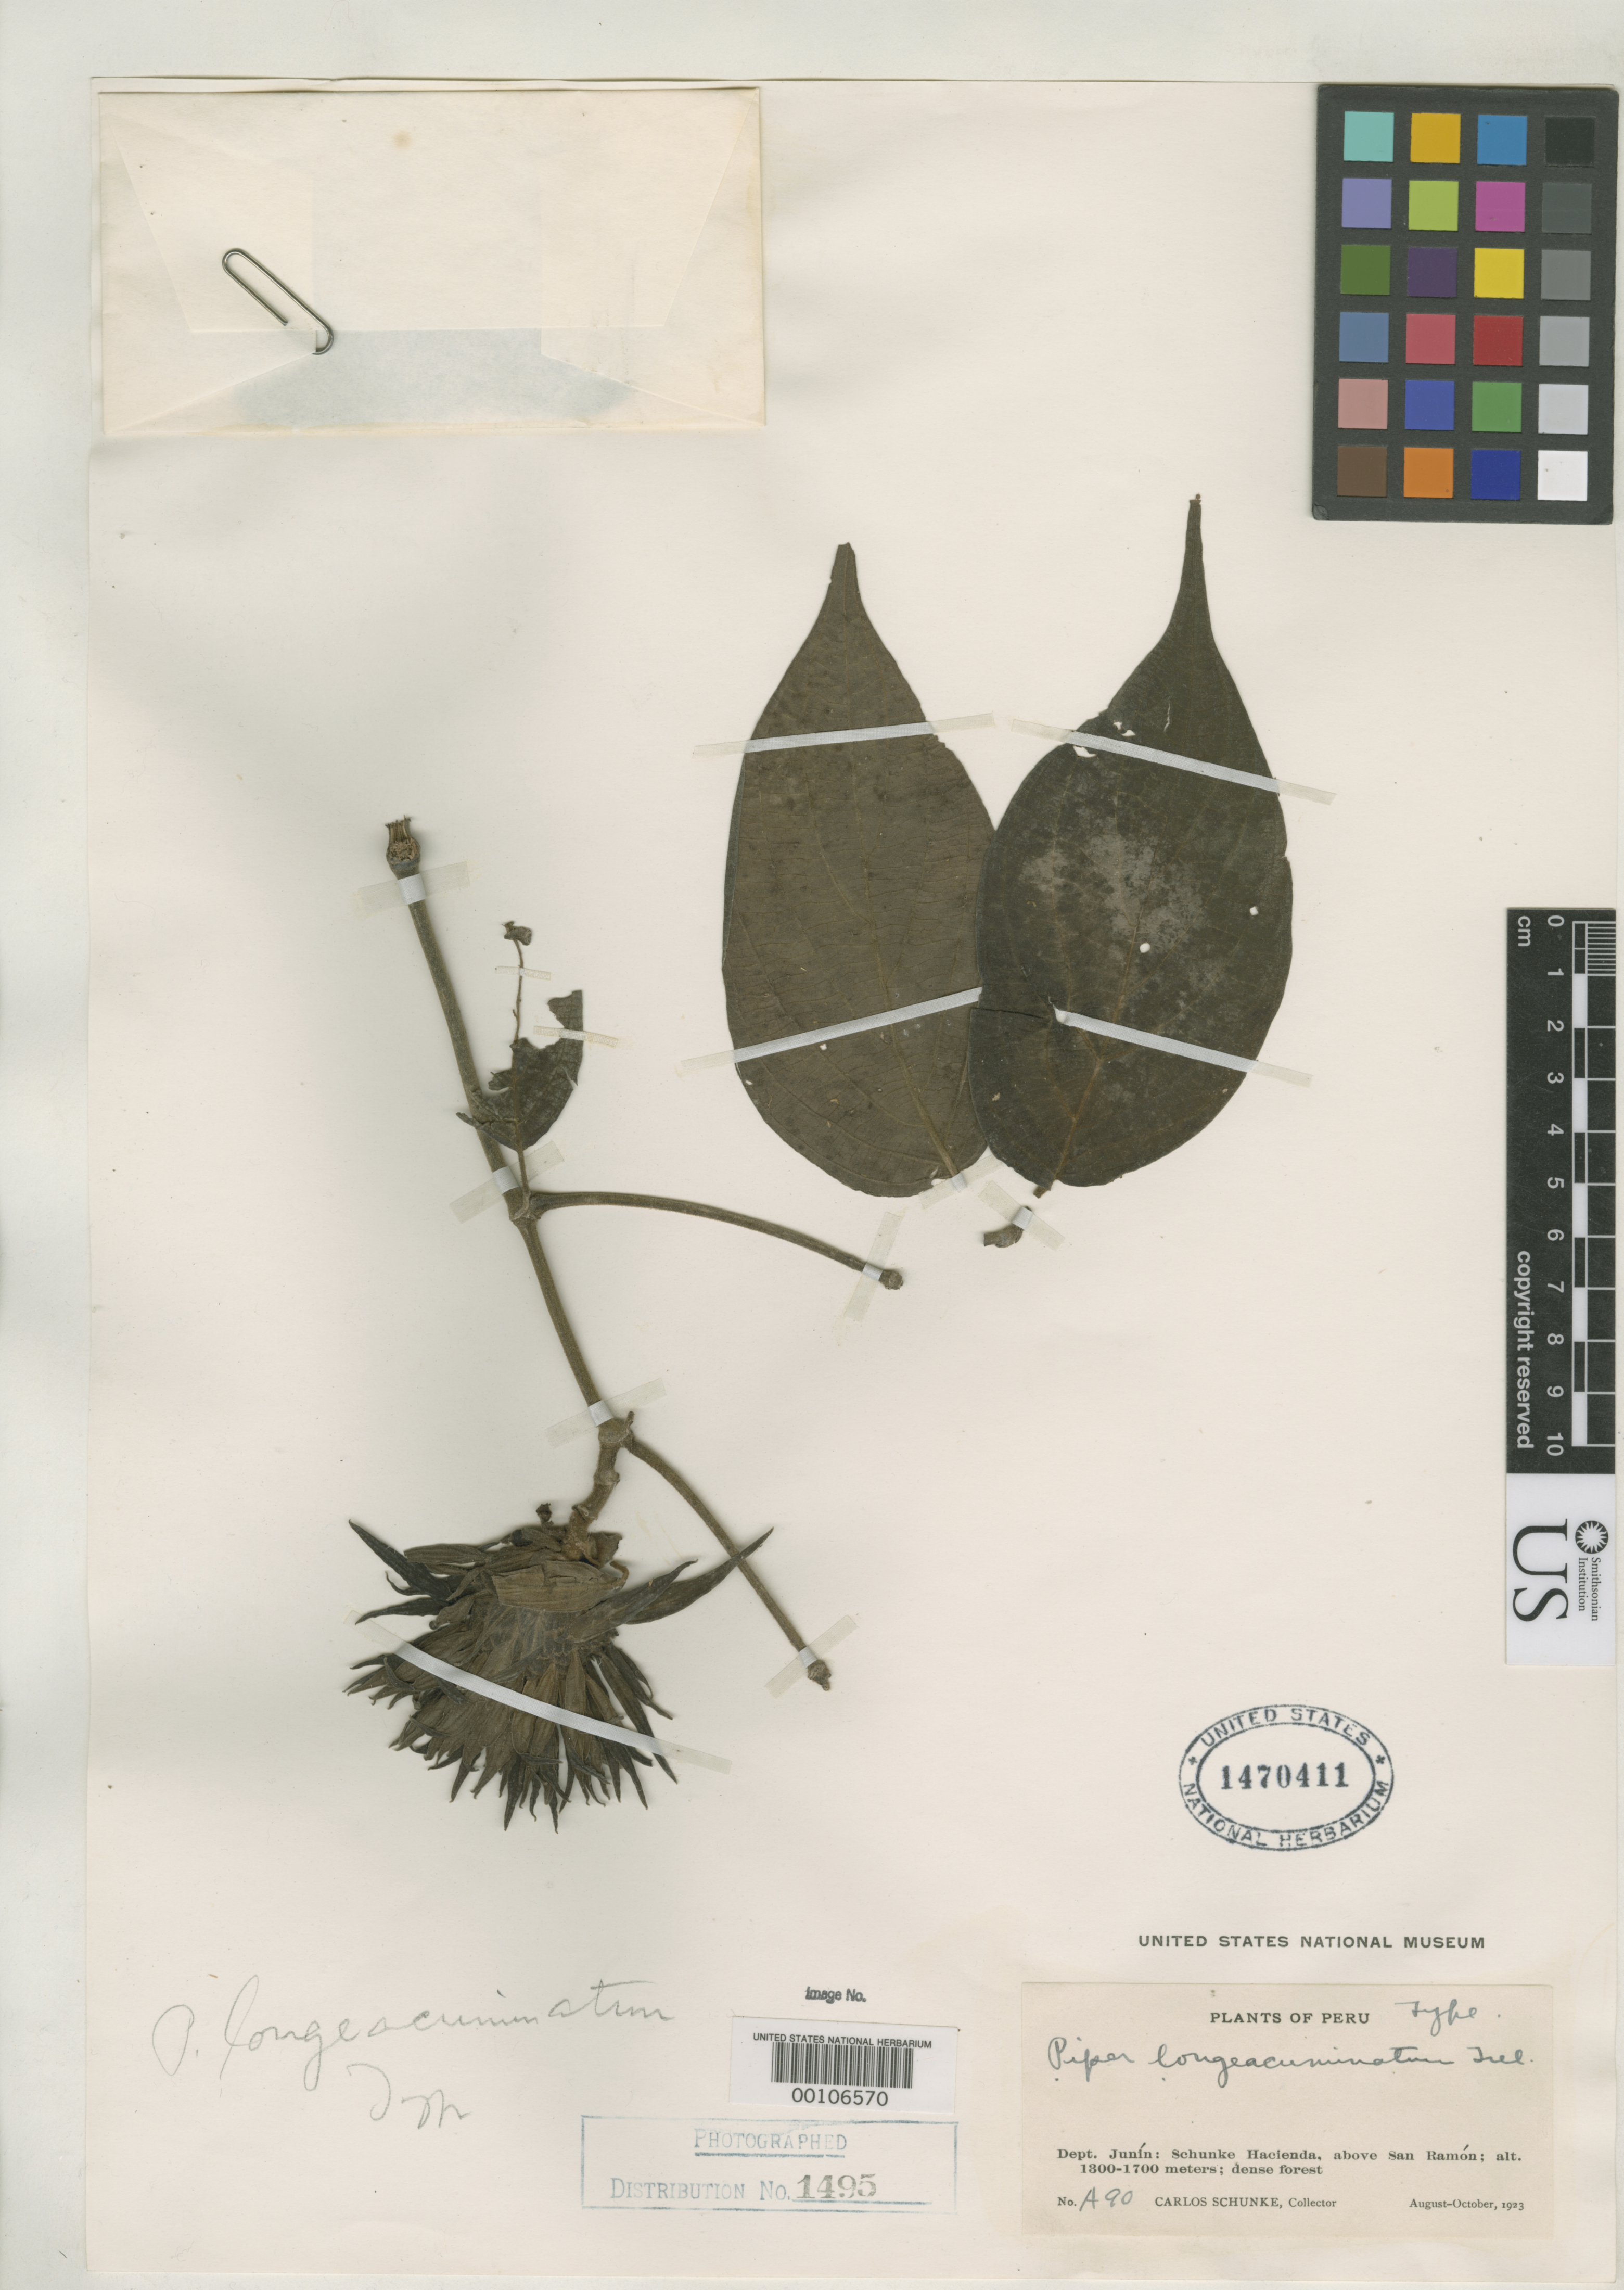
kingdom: Plantae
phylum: Tracheophyta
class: Magnoliopsida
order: Piperales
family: Piperaceae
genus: Piper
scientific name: Piper longeacuminatum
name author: Trel. in J.F. Macbr.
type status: Holotype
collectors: C. Schunke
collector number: A 90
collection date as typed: Aug 1923 to -- Oct 1923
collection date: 1923-08/1923-10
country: Peru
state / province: Junín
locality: Schunke Hacienda, above San Ramon.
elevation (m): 1300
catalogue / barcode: US 1470411